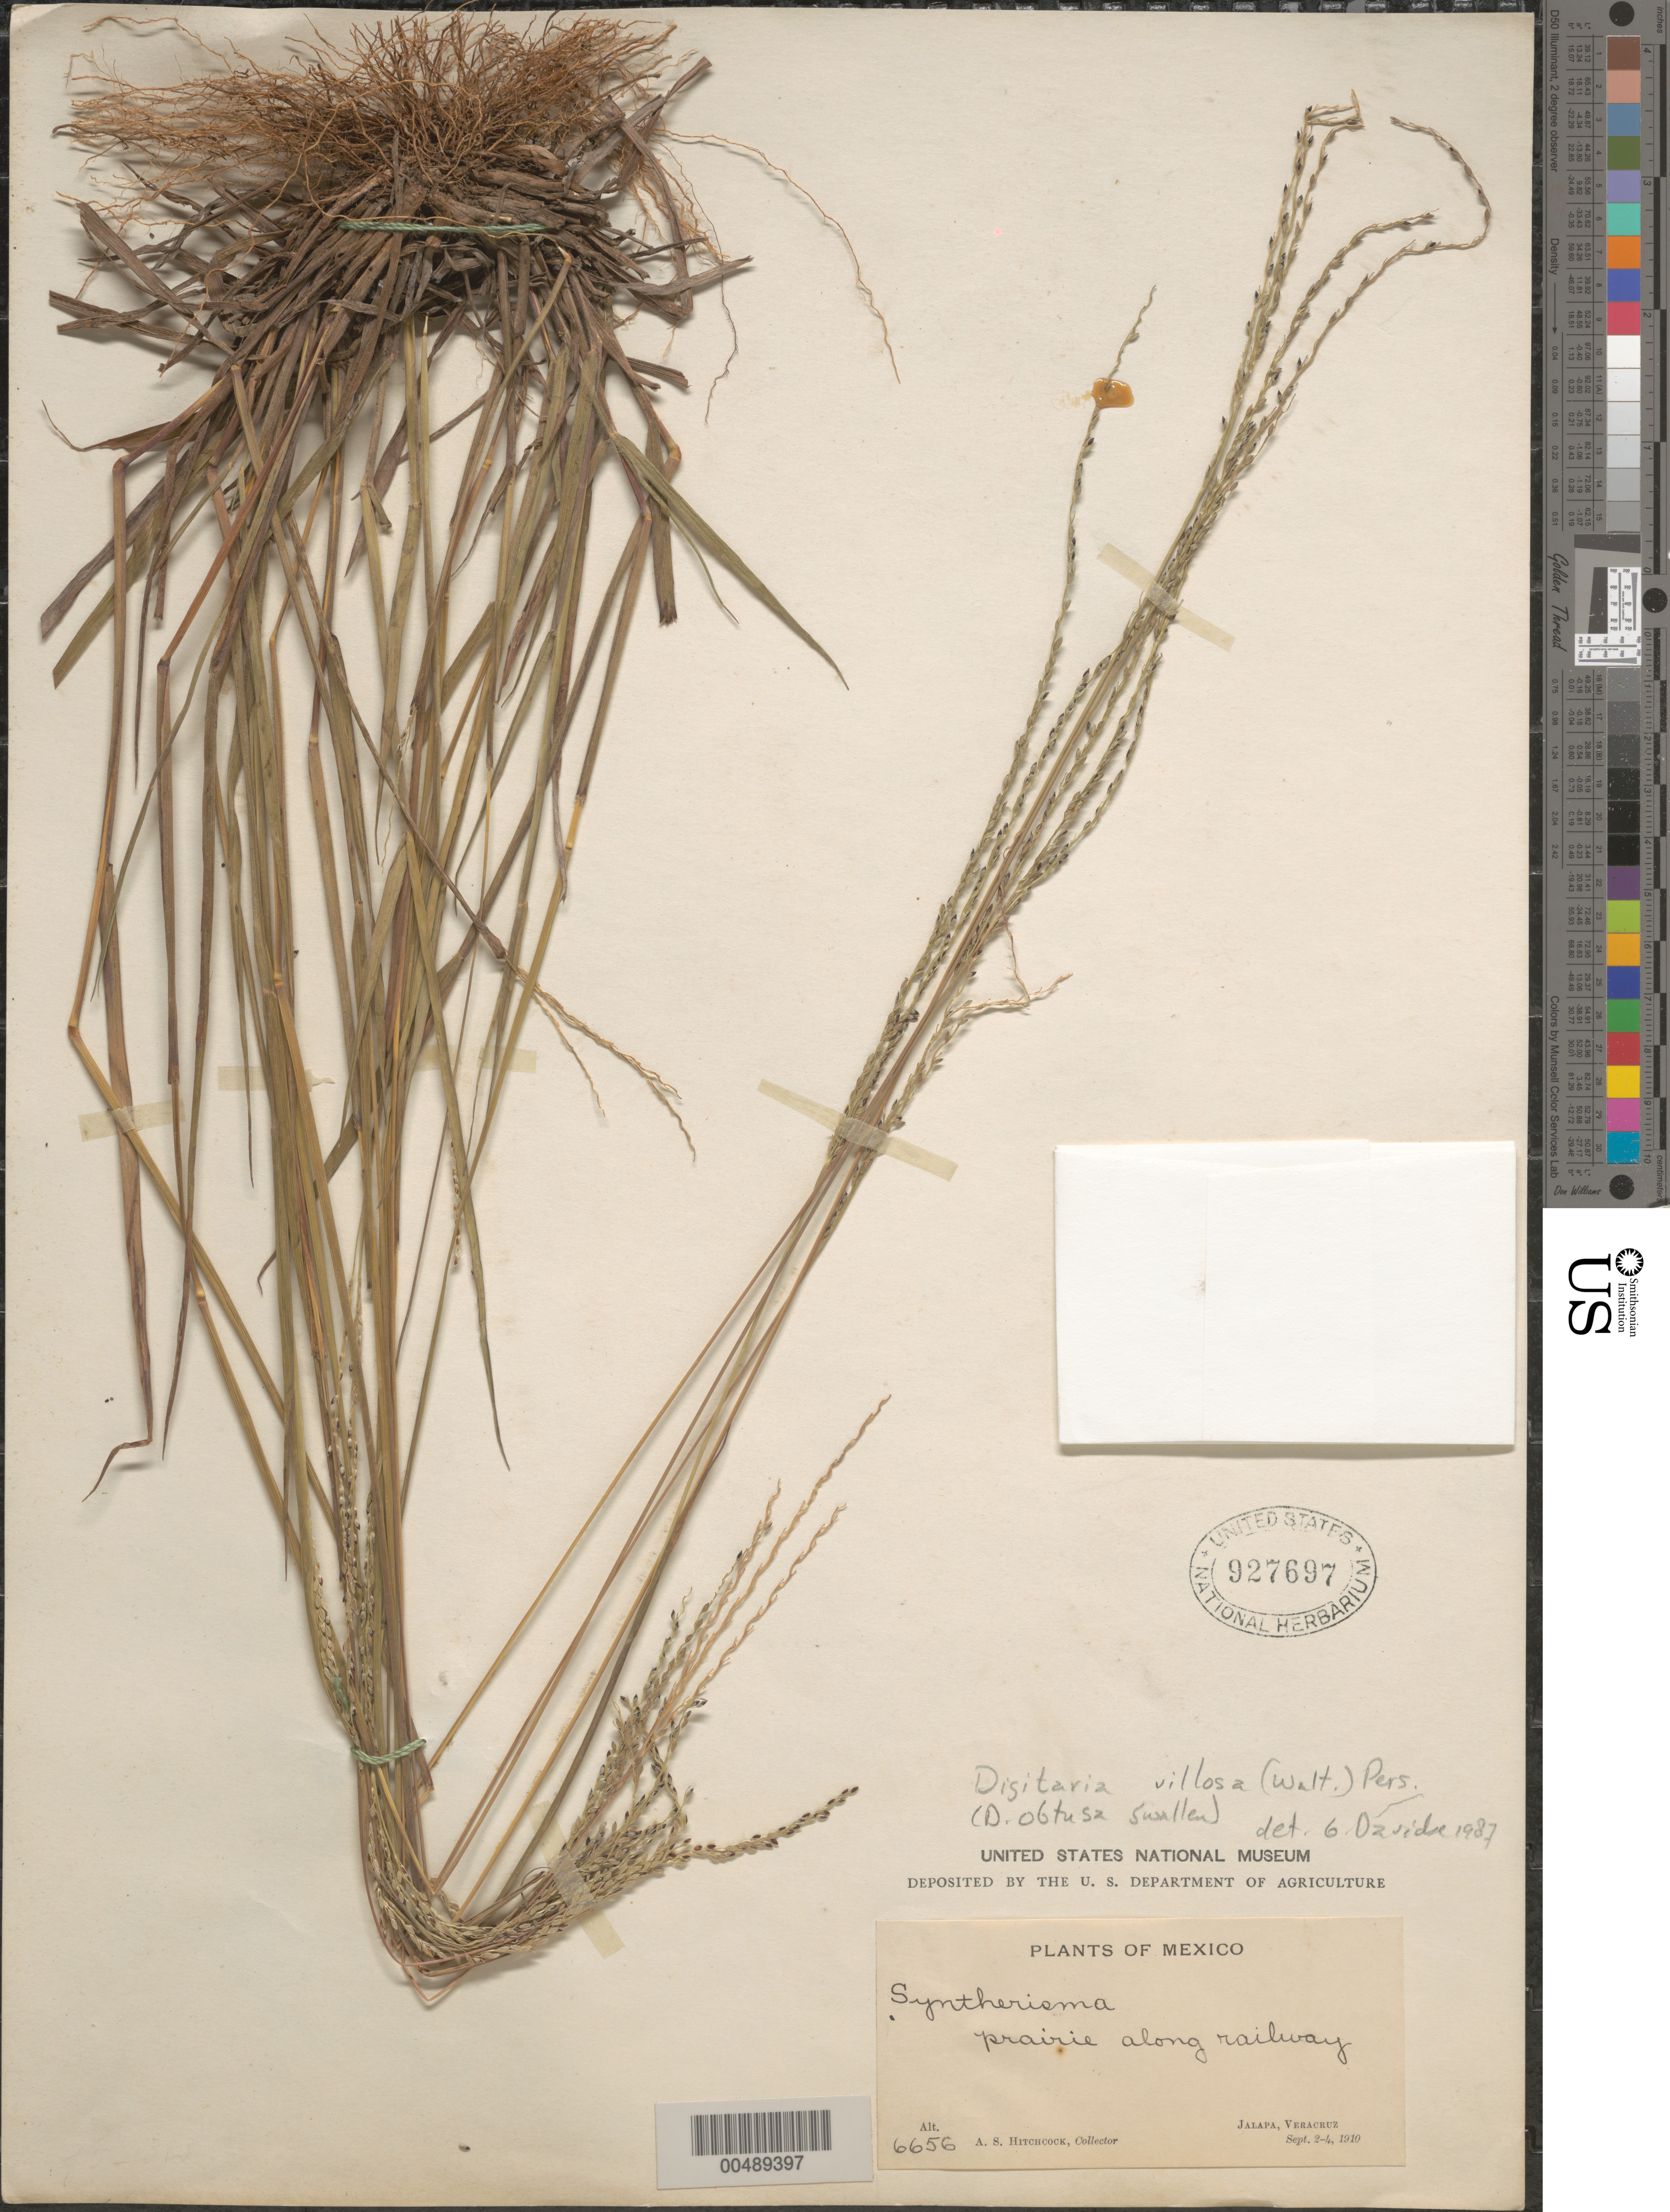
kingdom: Plantae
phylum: Tracheophyta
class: Liliopsida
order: Poales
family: Poaceae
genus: Digitaria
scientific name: Digitaria villosa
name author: (Walter) Pers.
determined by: Davidse, Gerrit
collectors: A. S. Hitchcock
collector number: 6656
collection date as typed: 2 Sep 1910 to 4 Sep 1910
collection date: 1910-09-02/1910-09-04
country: Mexico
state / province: Veracruz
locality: Jalapa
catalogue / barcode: US 927697